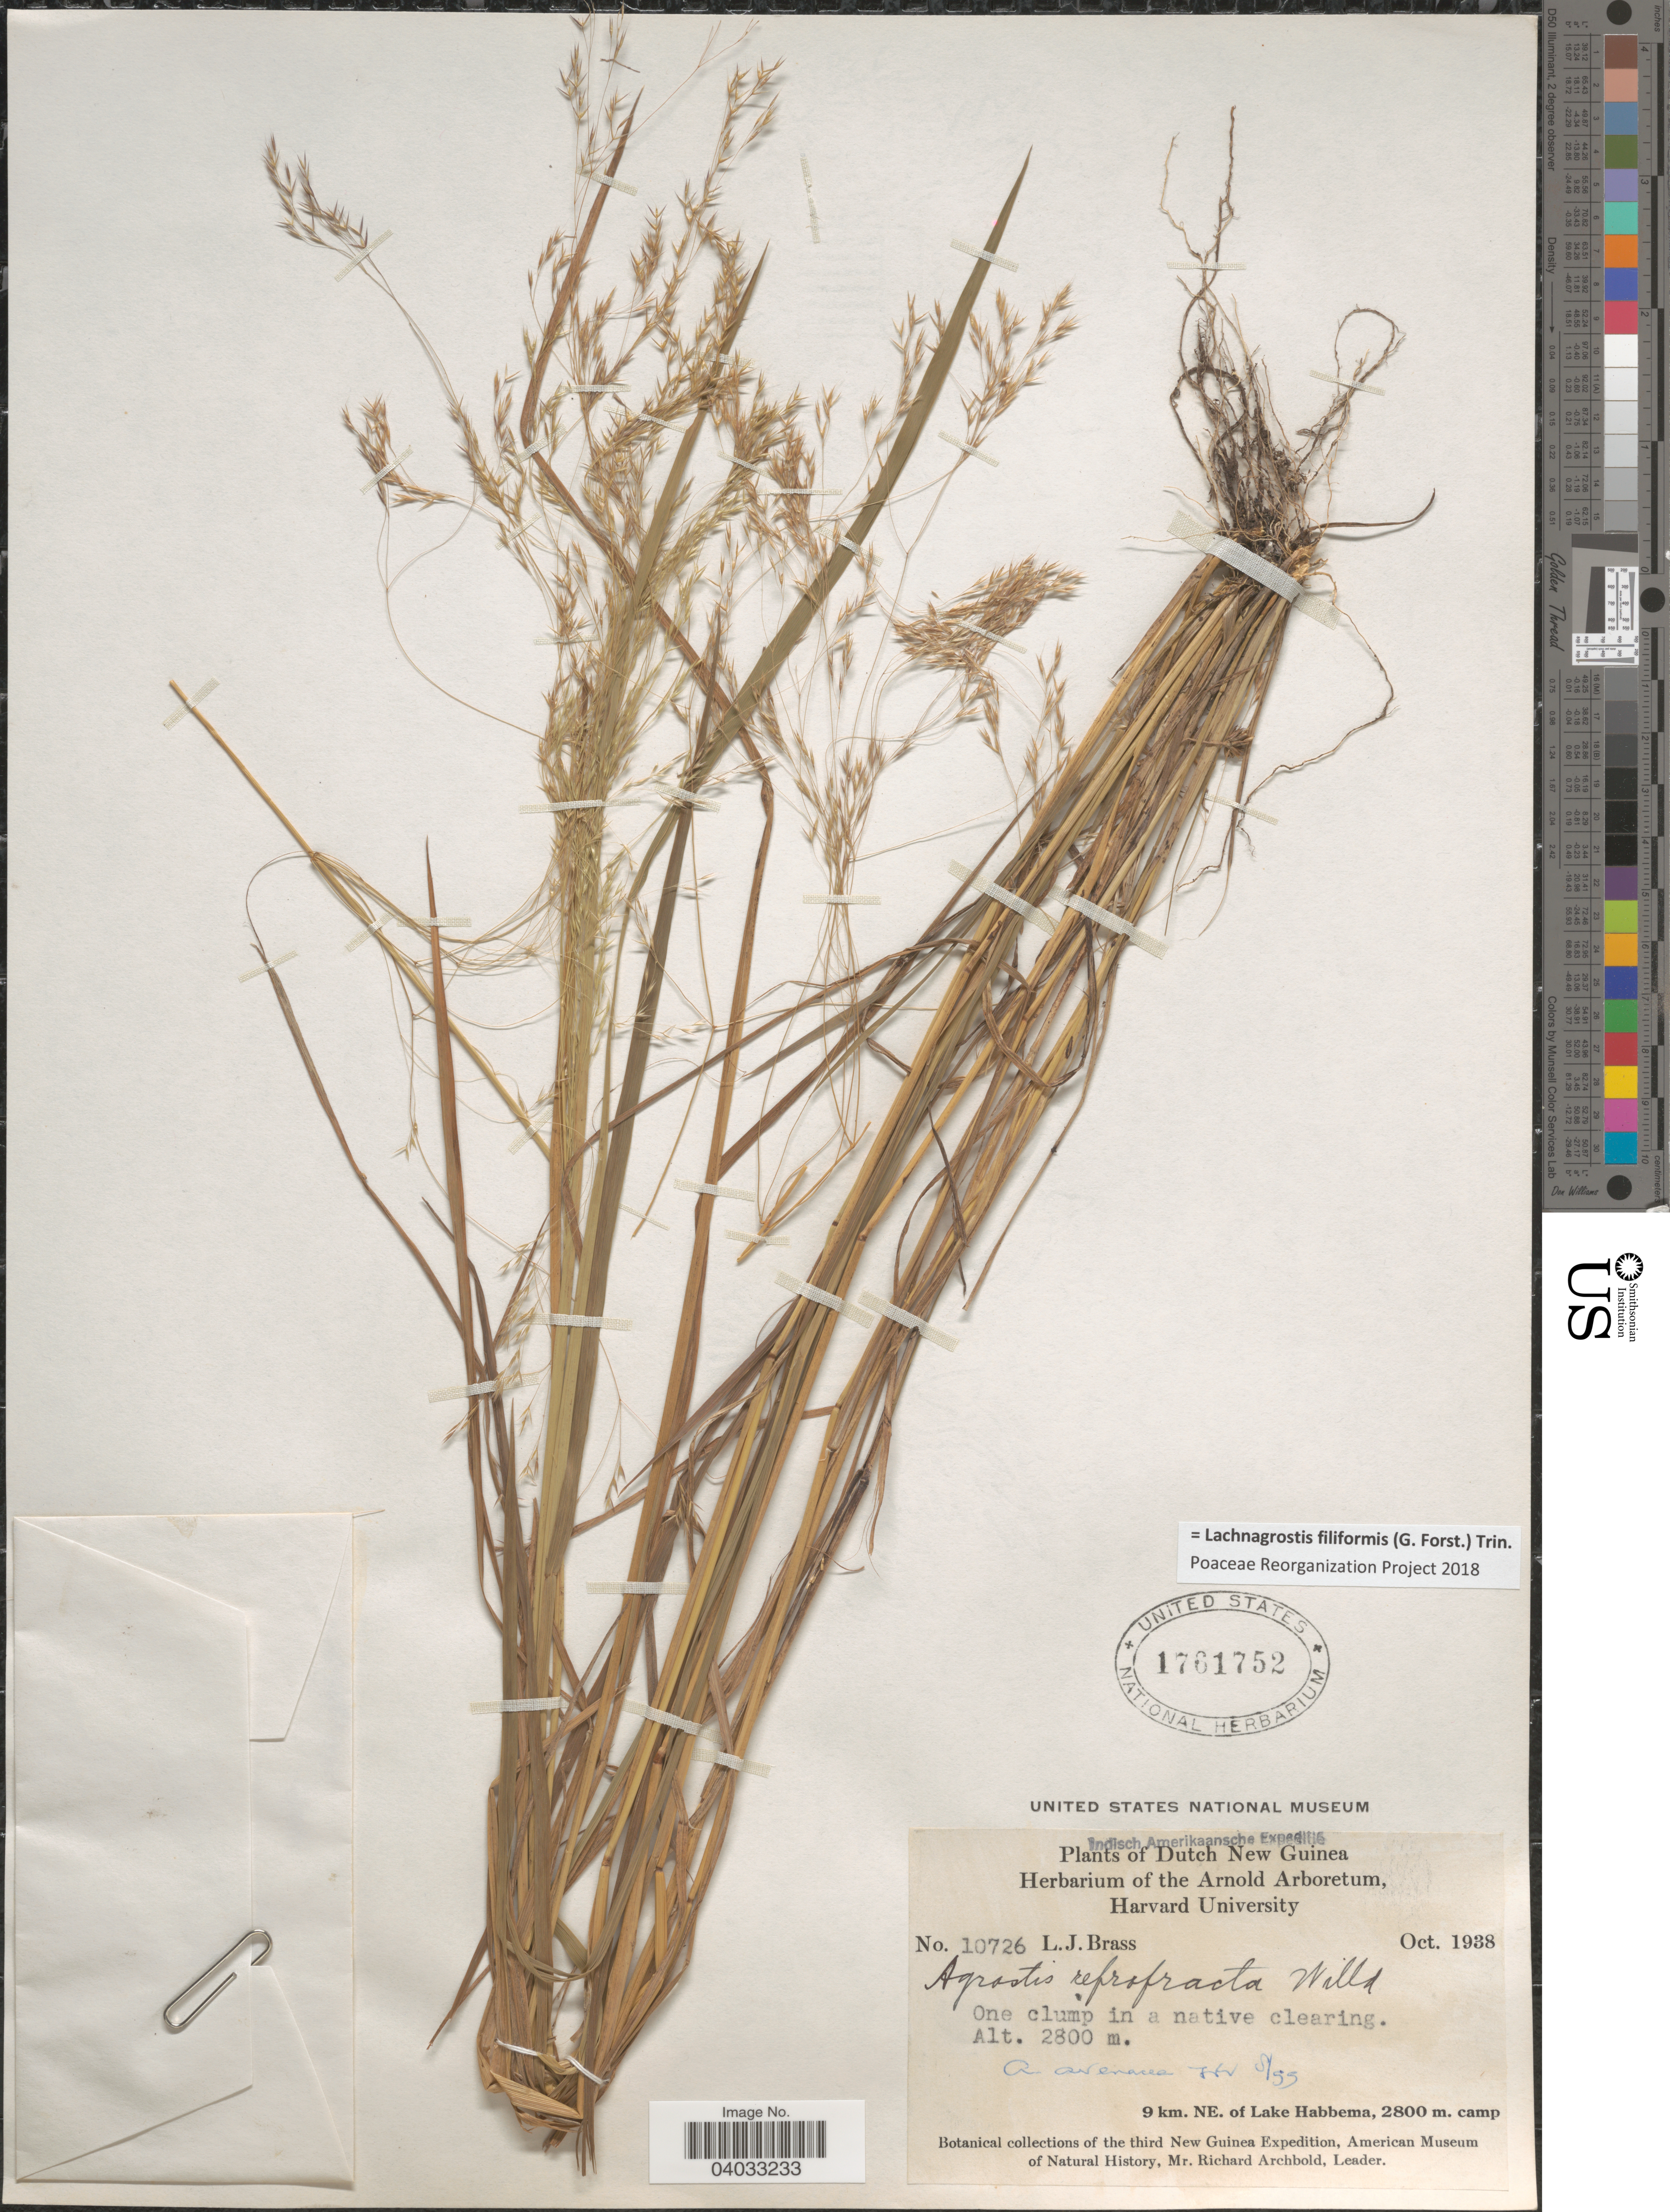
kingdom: Plantae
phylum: Tracheophyta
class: Liliopsida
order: Poales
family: Poaceae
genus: Lachnagrostis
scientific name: Lachnagrostis filiformis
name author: (J.R. Forst.) Trin.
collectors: L. J. Brass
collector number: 10726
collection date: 1938-10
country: Indonesia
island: New Guinea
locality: Dutch New Guinea. 9 km. NE. of Lake Habbema.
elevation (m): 2800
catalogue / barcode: US 1761752